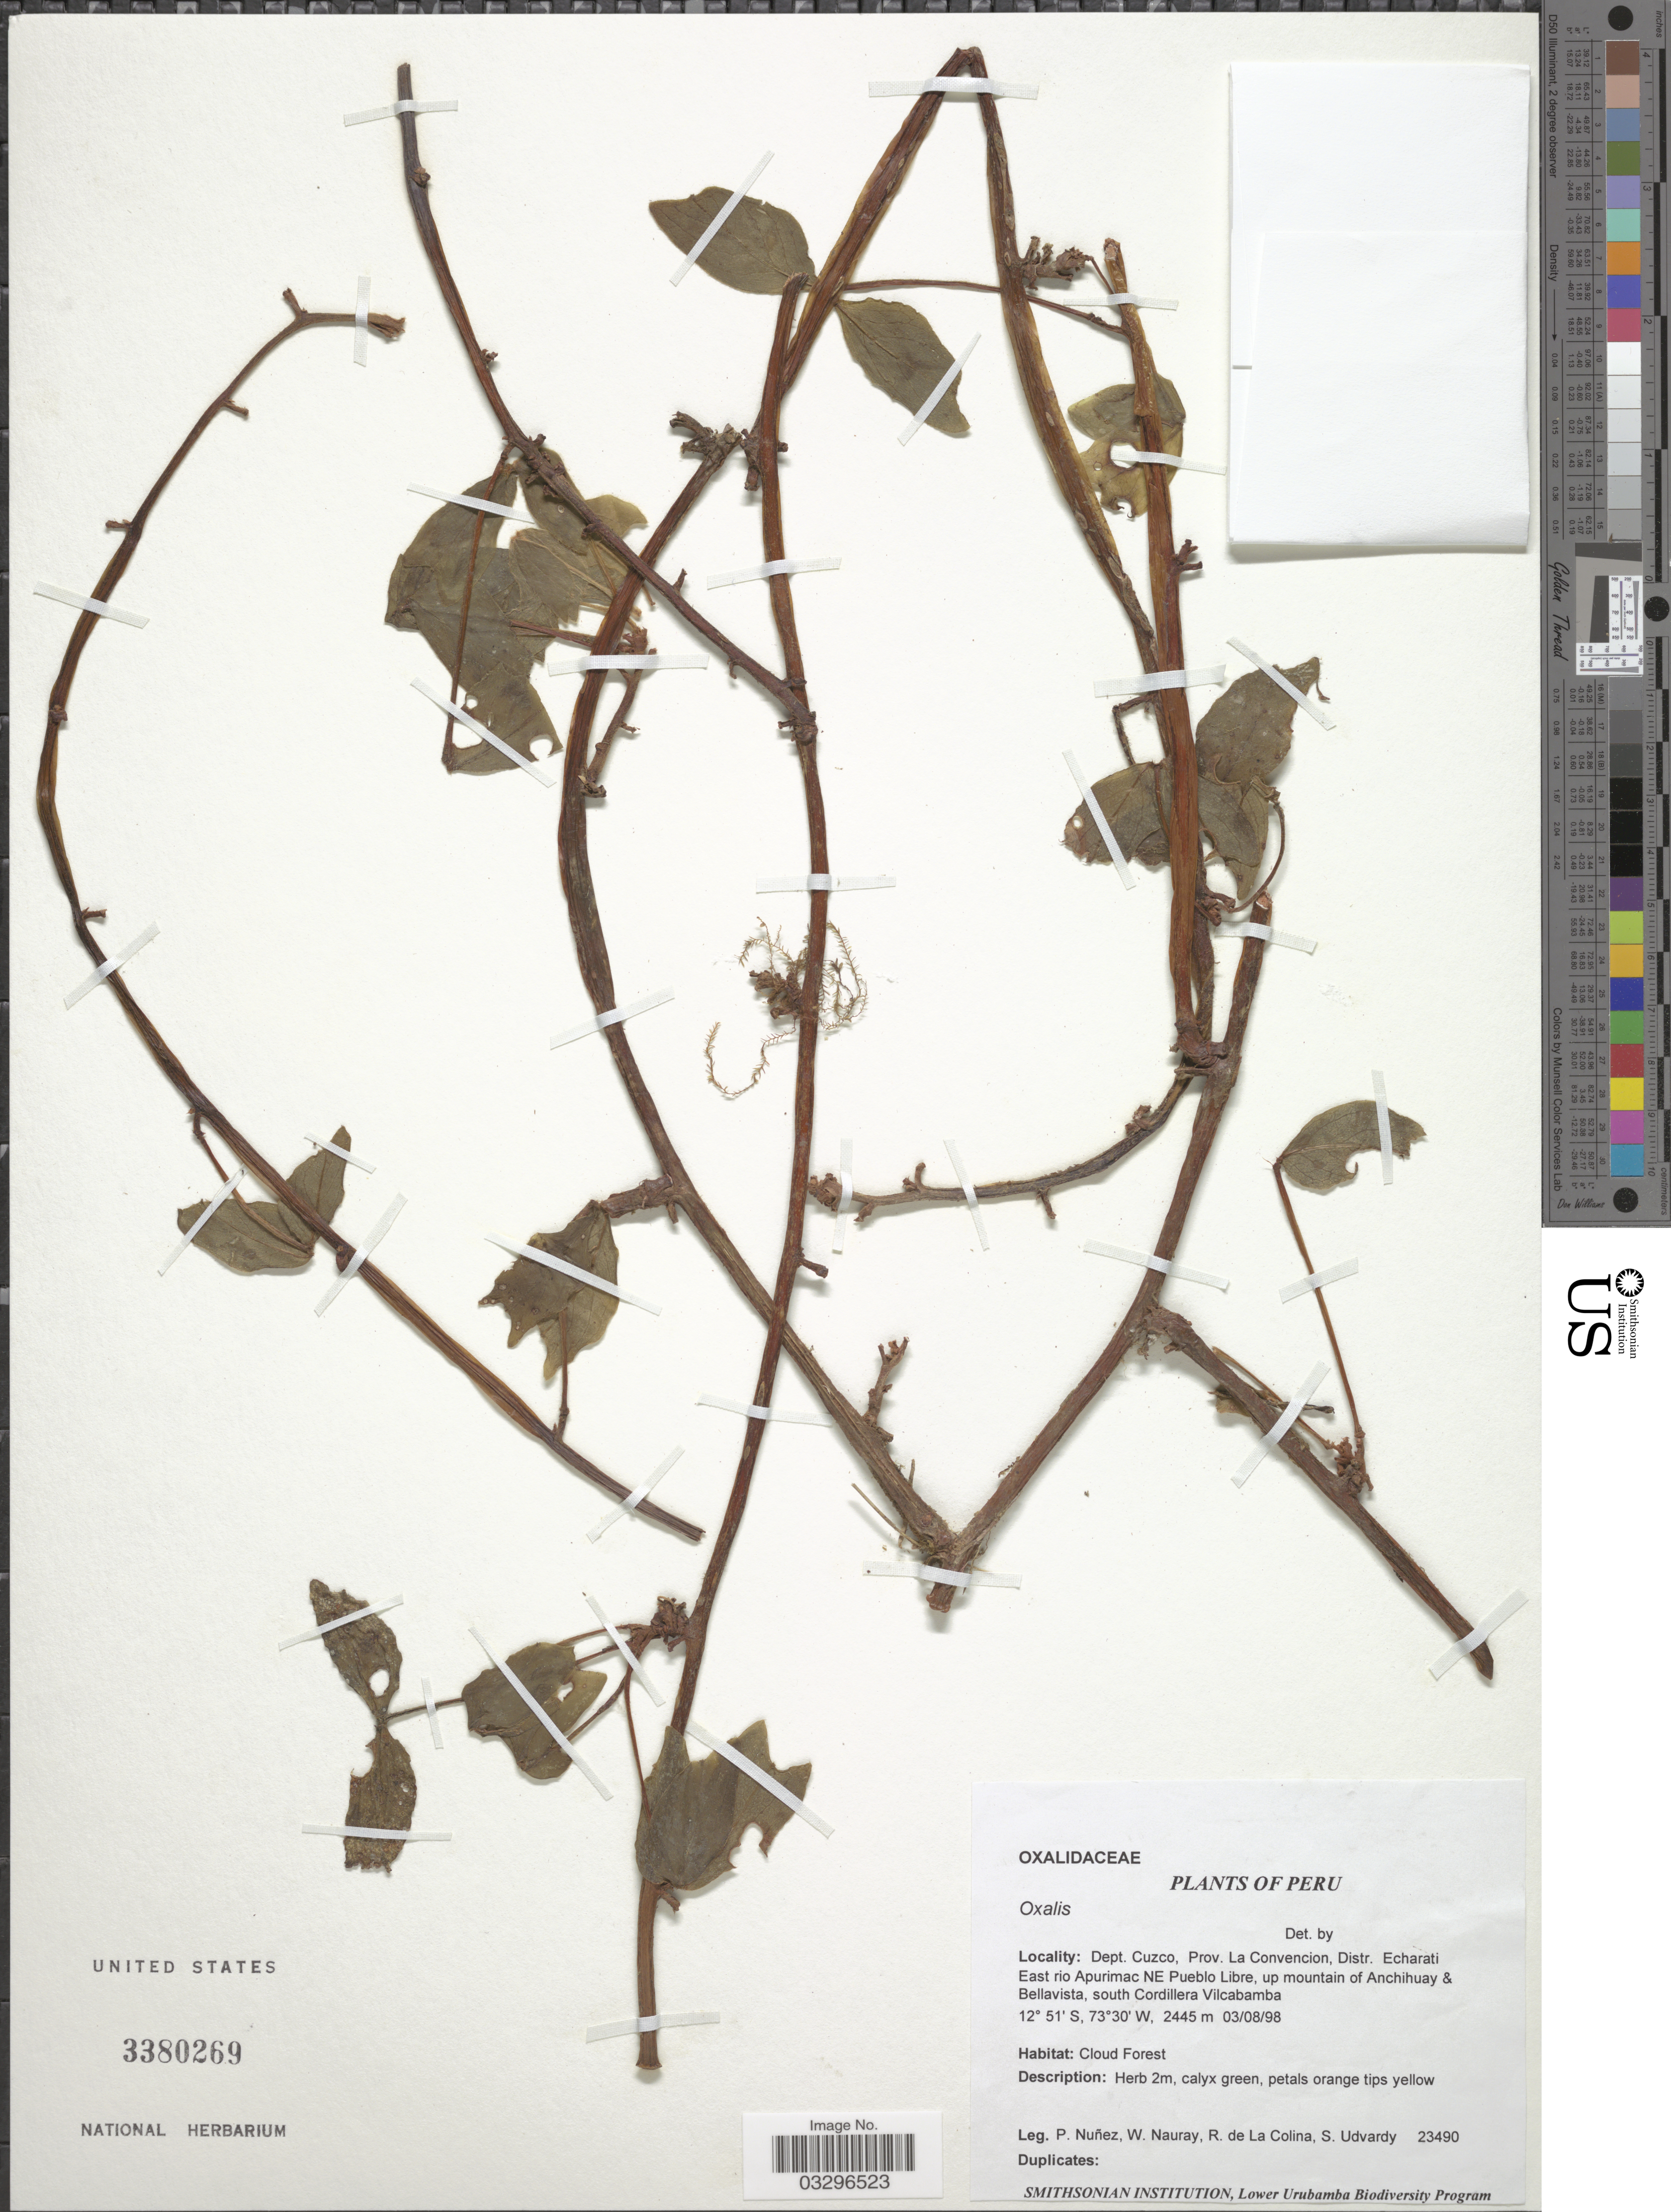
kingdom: Plantae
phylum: Tracheophyta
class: Magnoliopsida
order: Oxalidales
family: Oxalidaceae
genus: Oxalis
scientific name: Oxalis sp.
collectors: P. Nuñez V., W. Nauray, R. Colina & S. Udvardy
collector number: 23490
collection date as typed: Transcribed d/m/y: 3/8/98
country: Peru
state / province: Cusco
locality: Dept. Cuzco, Prov. La Convencion, Distr. Echarati. East rio Apurimac NE Pueblo Libre, up mountain of Anchihuay & Bellavista, south Cordillera Vilcabamba.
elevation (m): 2445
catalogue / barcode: US 3380269